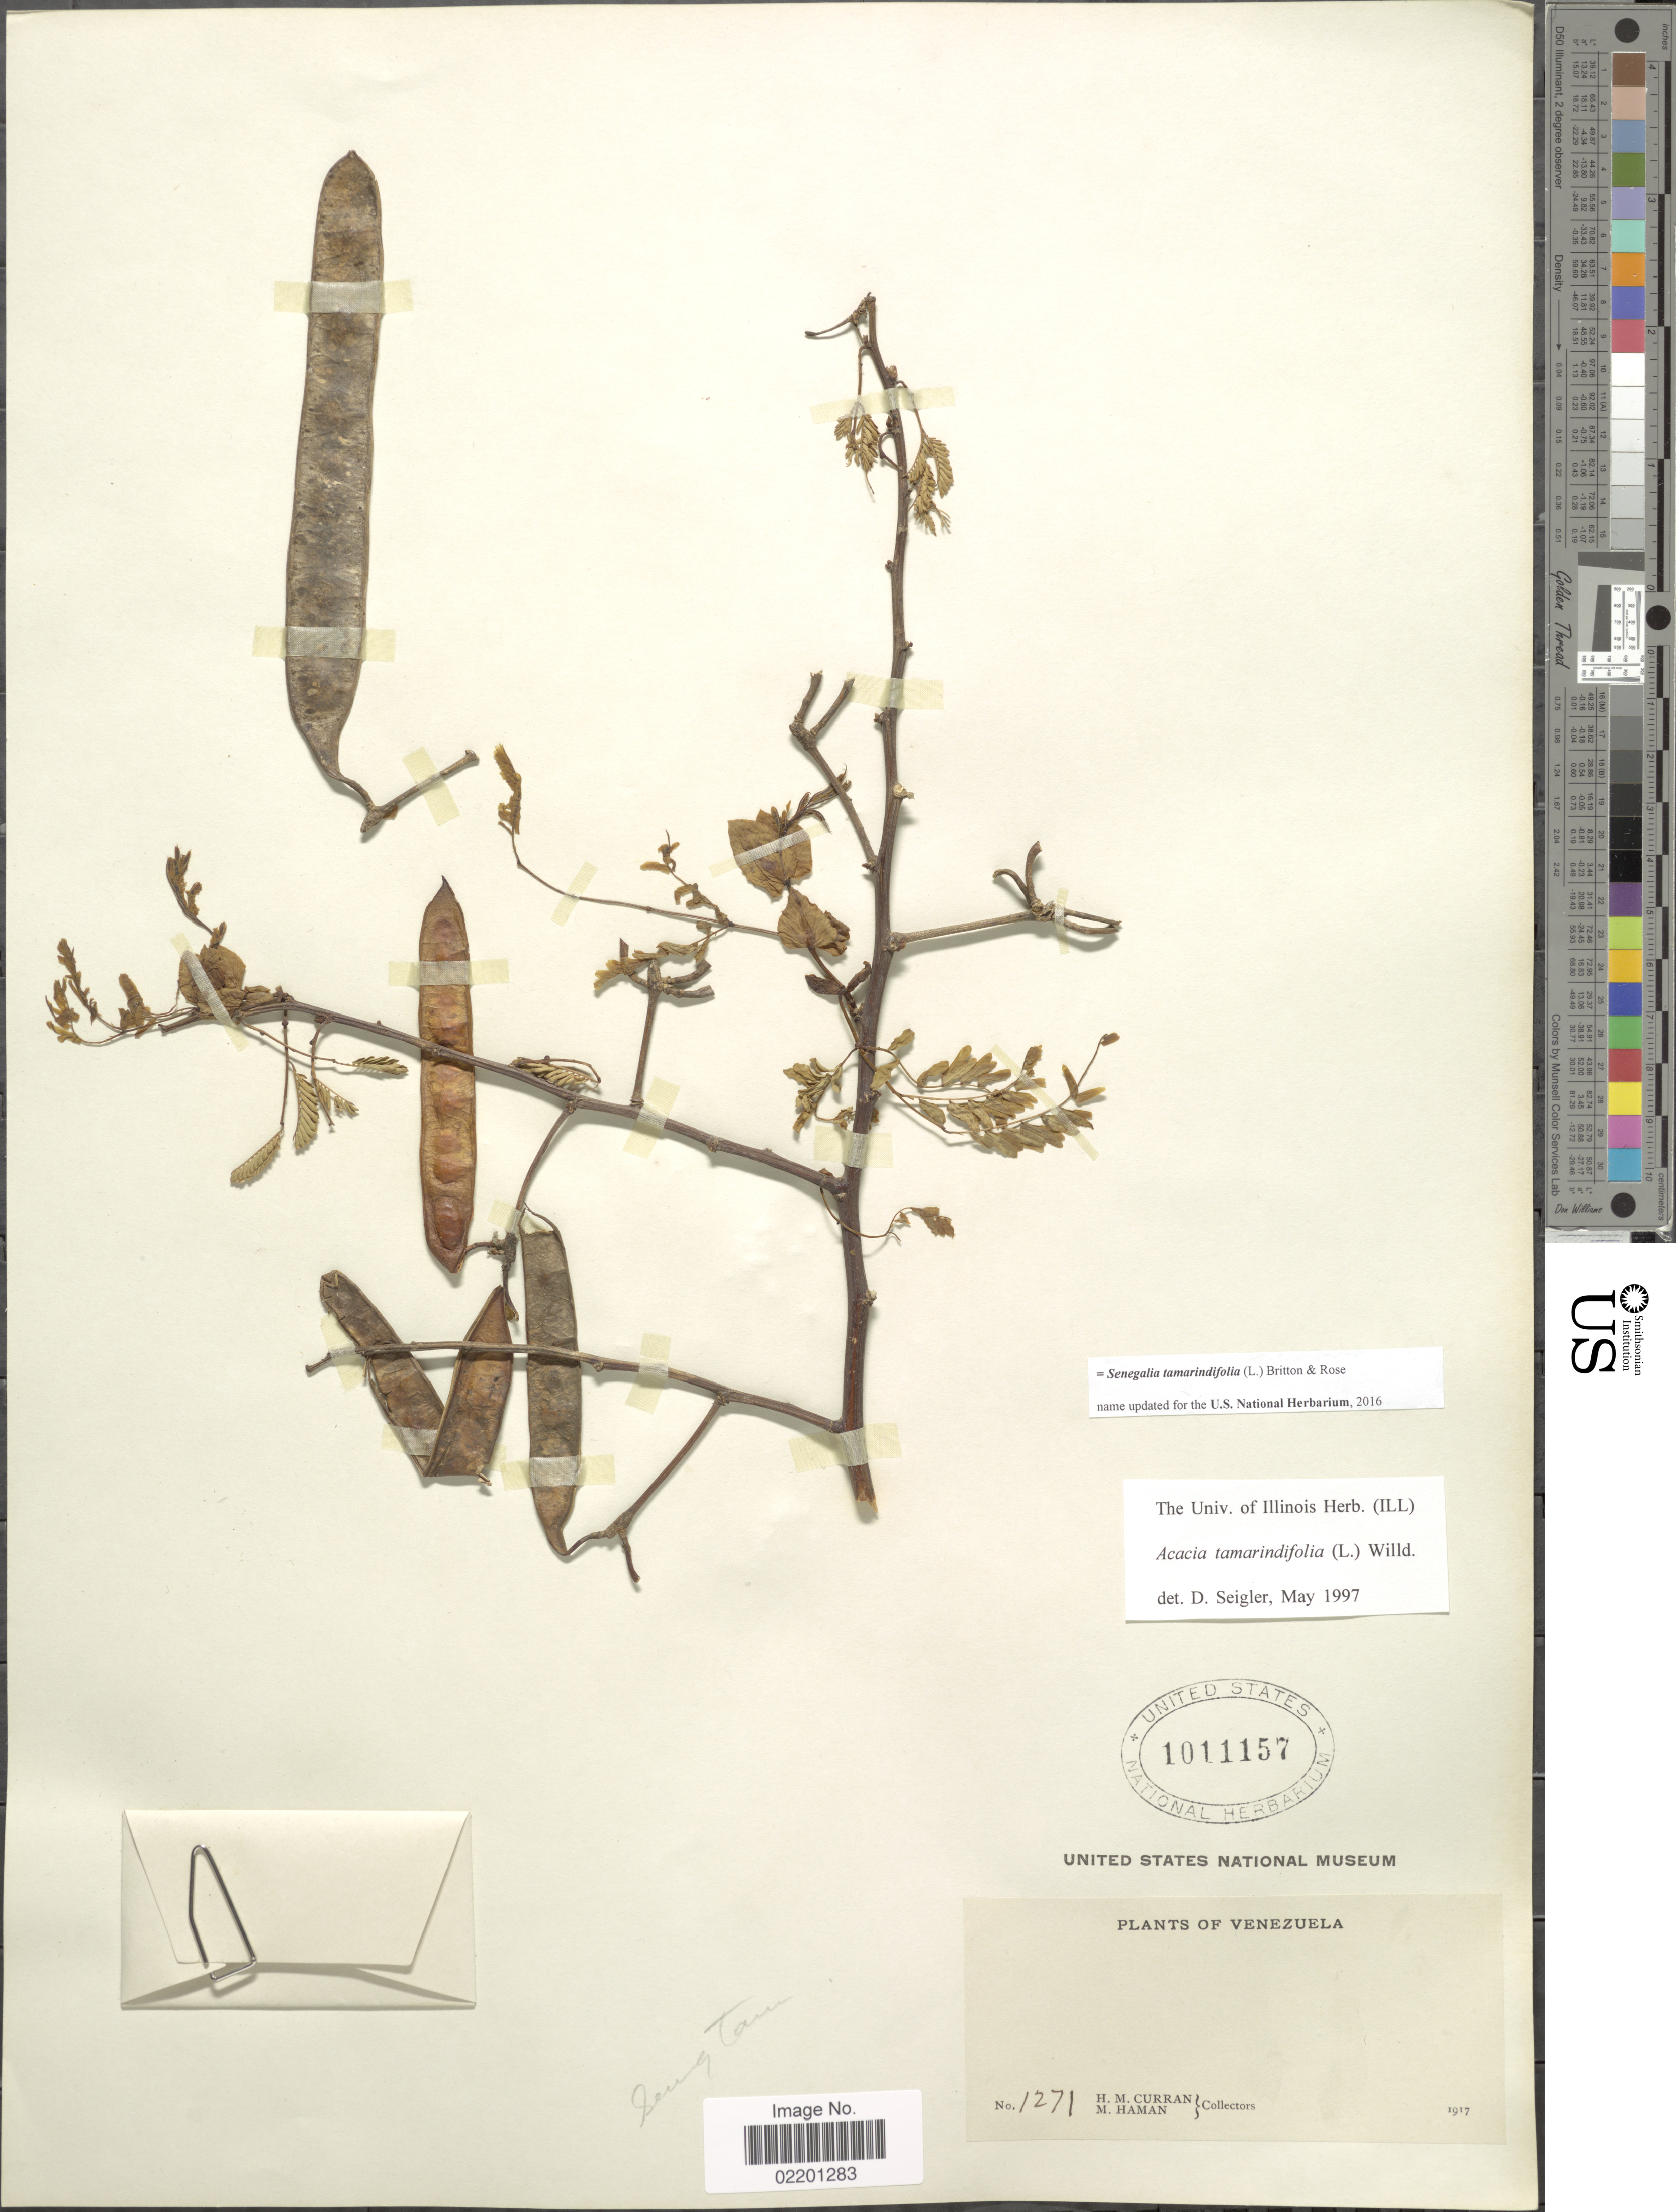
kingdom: Plantae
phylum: Tracheophyta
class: Magnoliopsida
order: Fabales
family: Fabaceae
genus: Senegalia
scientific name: Senegalia tamarindifolia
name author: (L.) Britton & Rose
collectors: H. M. Curran & M. Haman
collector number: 1271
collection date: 1917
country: Venezuela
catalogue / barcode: US 1011157